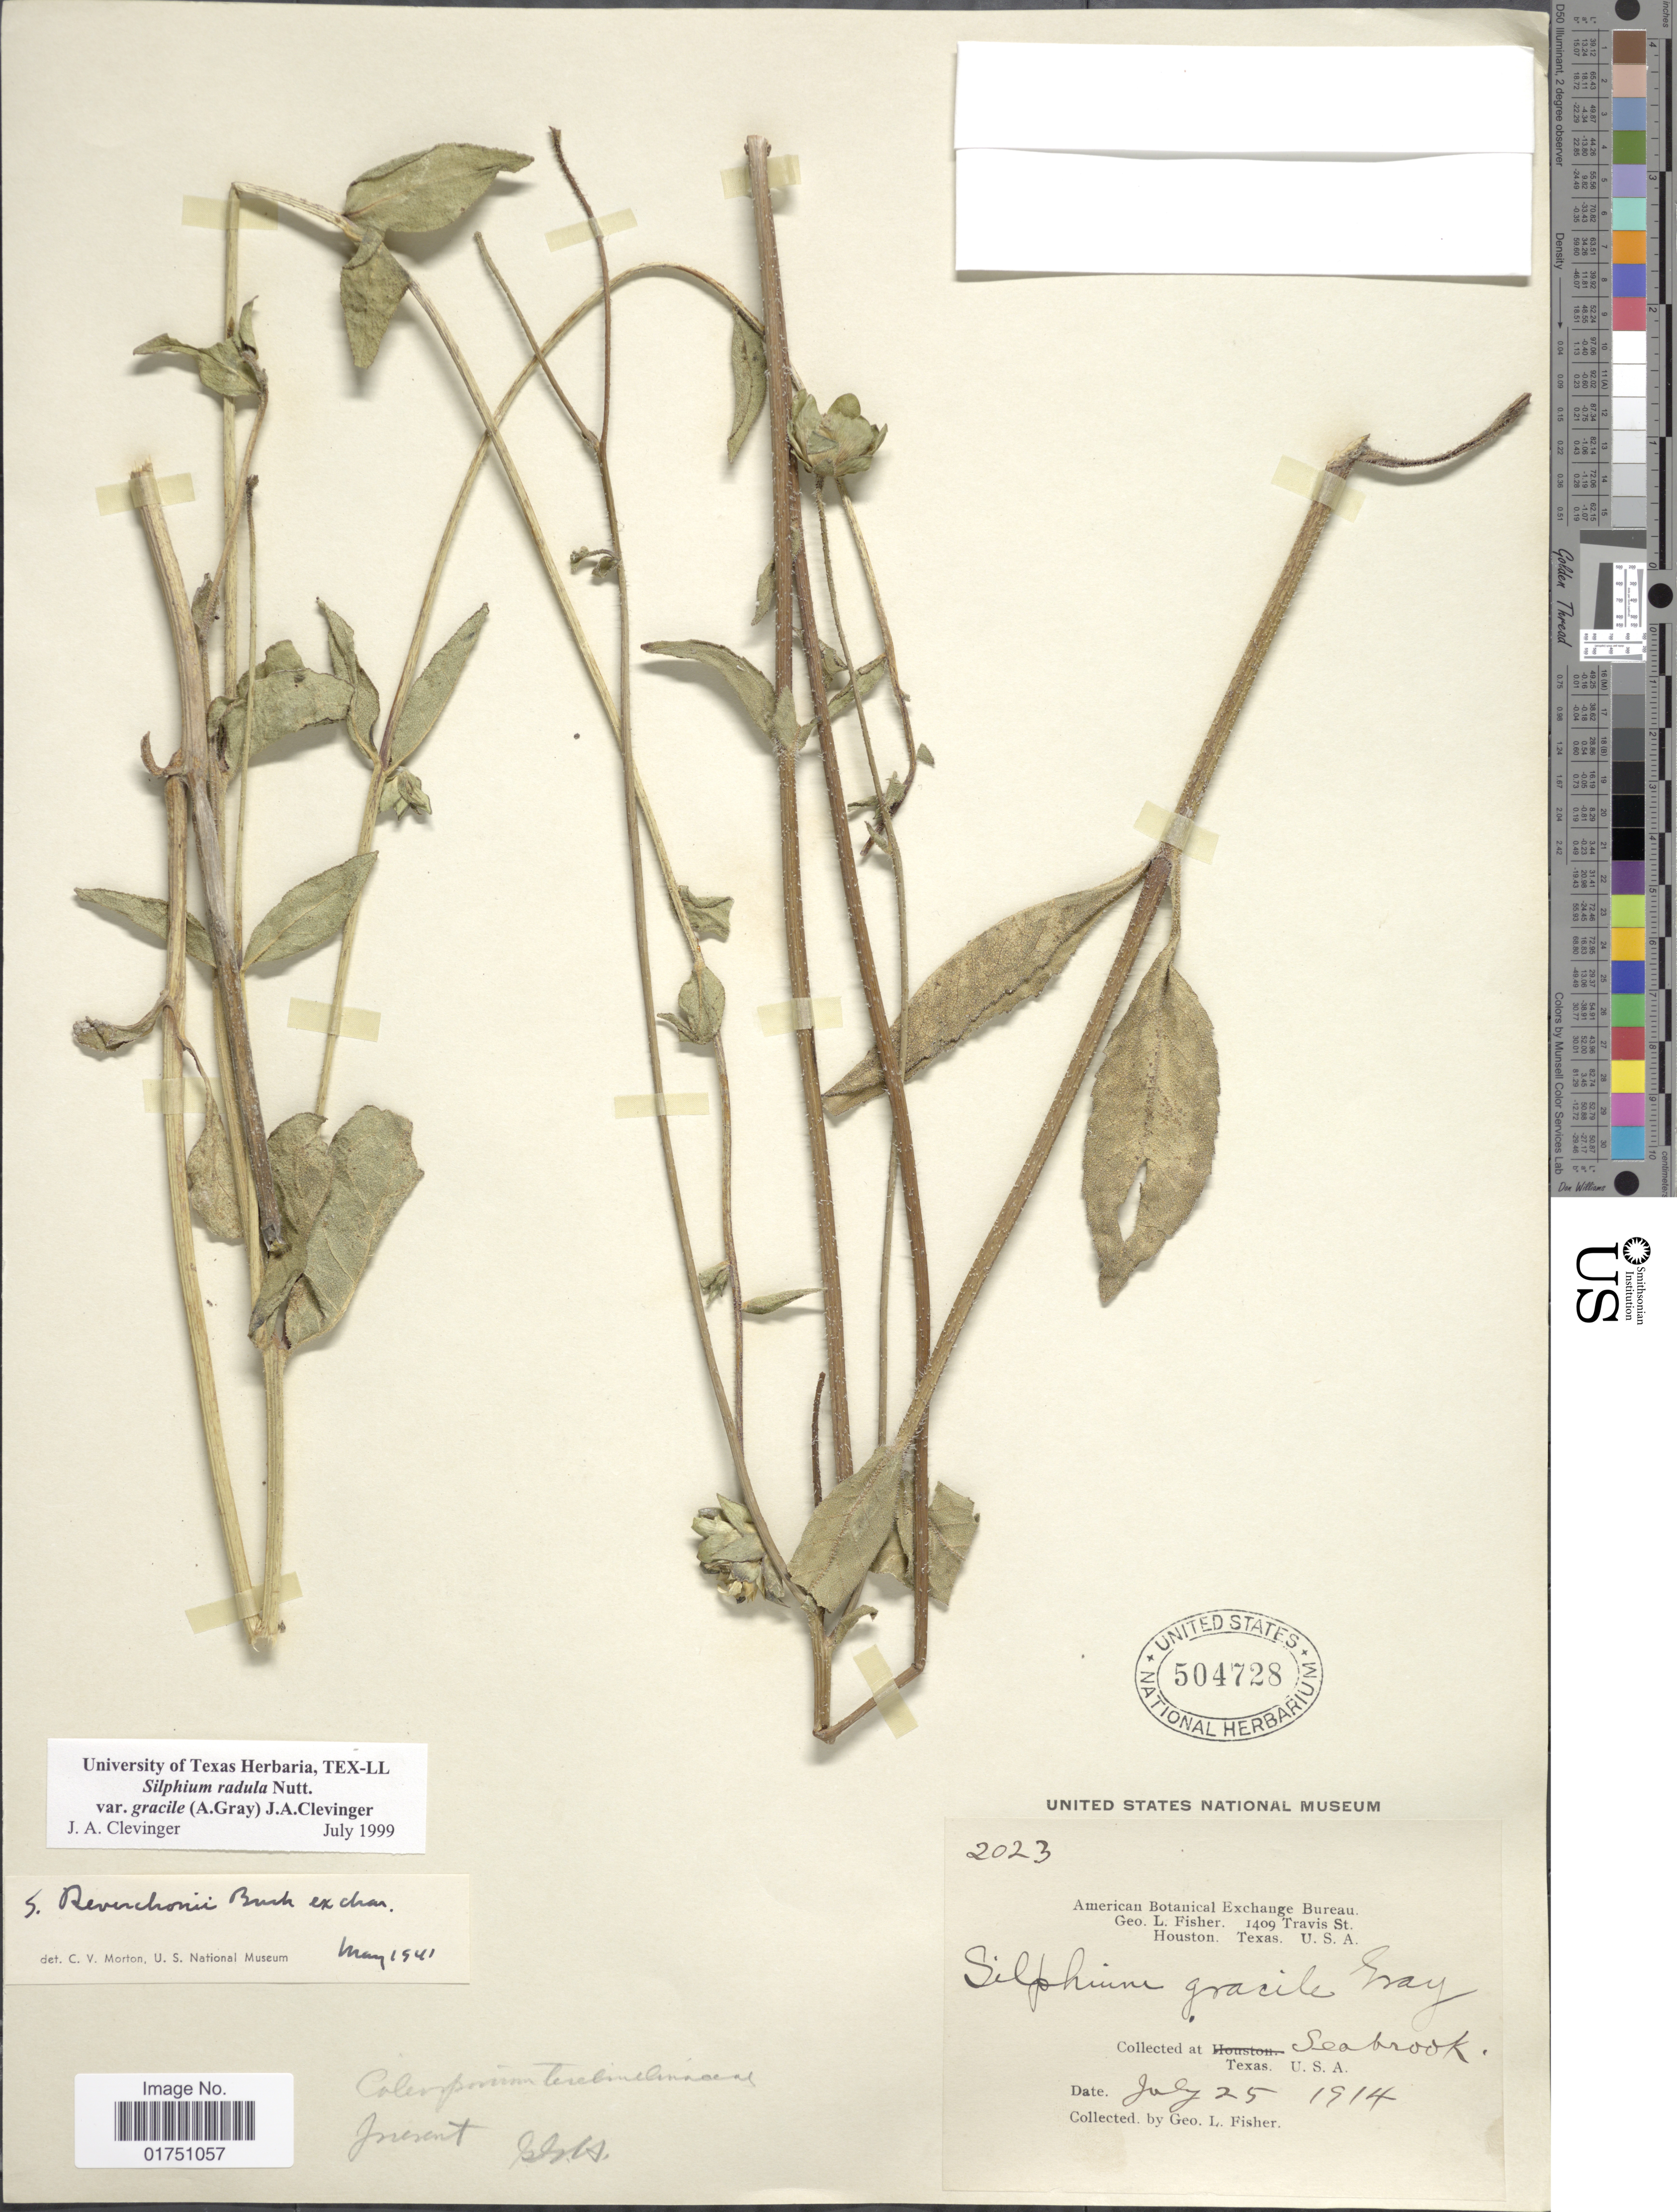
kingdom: Plantae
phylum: Tracheophyta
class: Magnoliopsida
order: Asterales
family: Asteraceae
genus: Silphium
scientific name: Silphium radula var. gracile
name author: (A. Gray) Clevinger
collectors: G. L. Fisher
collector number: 2023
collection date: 1914-07-25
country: United States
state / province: Texas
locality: Seabrook, Texas, U.S.A.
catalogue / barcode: US 504728